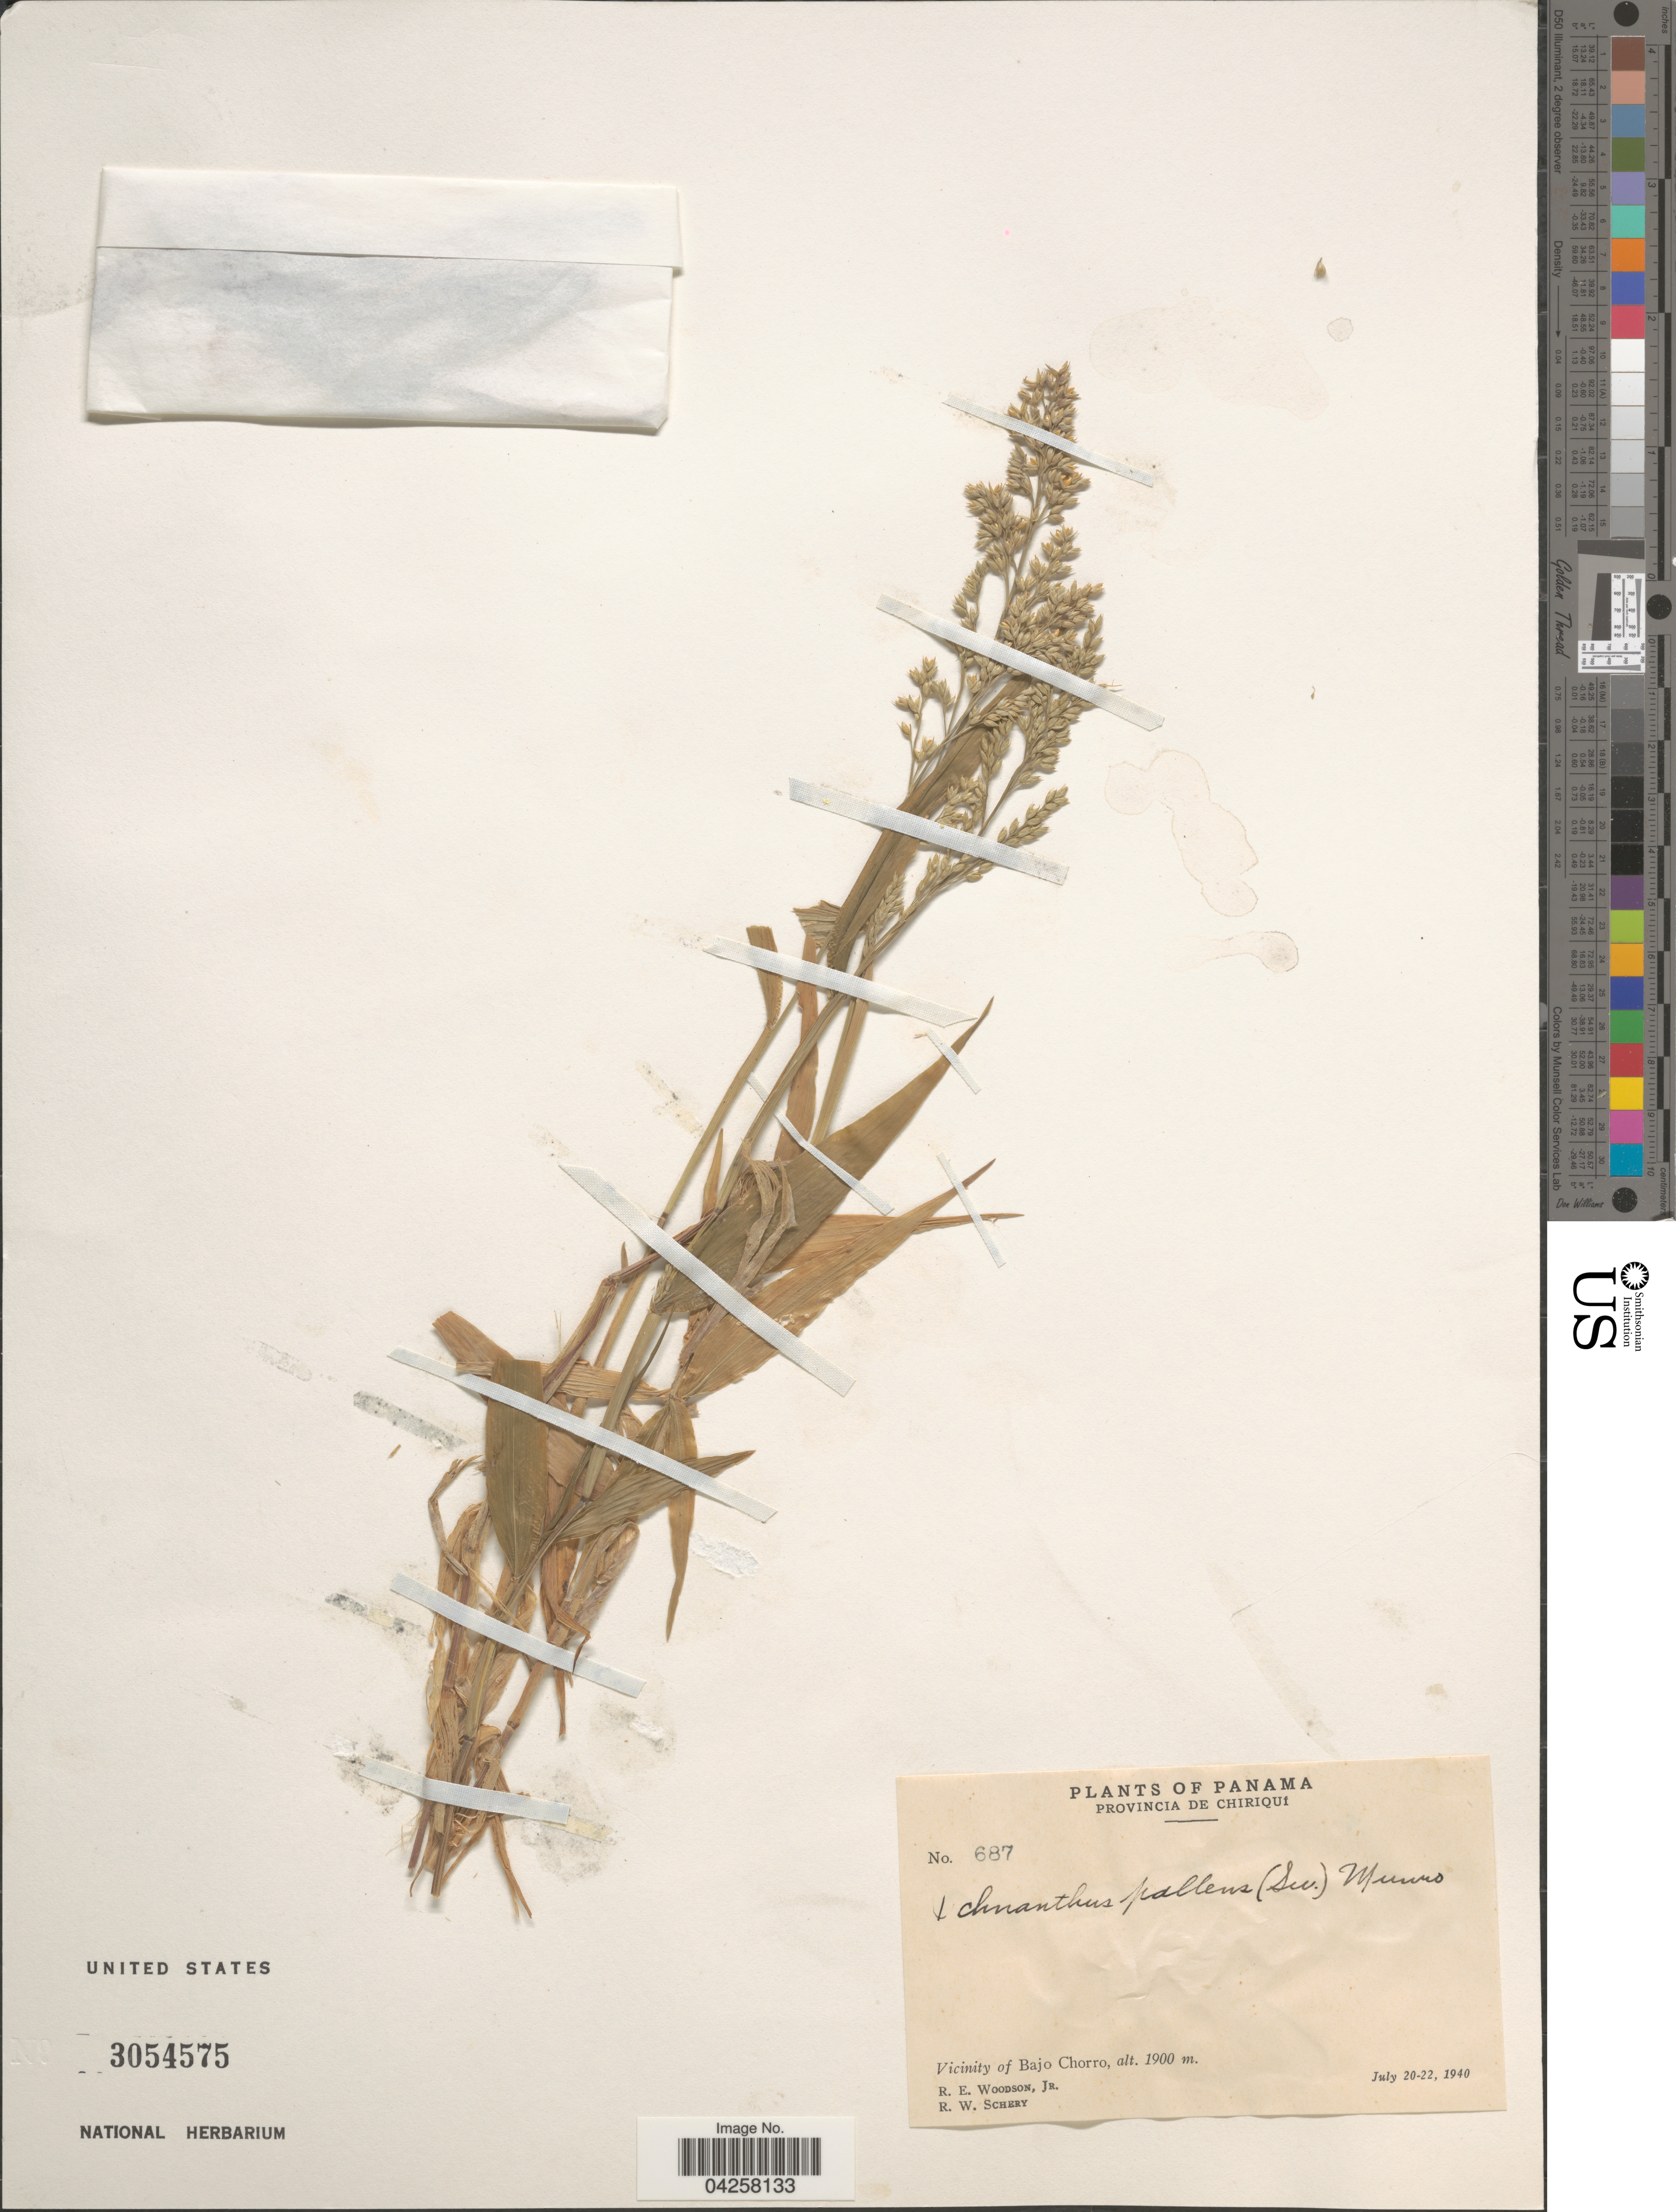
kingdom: Plantae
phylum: Tracheophyta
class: Liliopsida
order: Poales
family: Poaceae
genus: Ichnanthus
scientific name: Ichnanthus pallens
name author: (Sw.) Munro ex Benth.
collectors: R. E. Woodson & R. W. Schery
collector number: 687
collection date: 1940-07-20/1940-07-22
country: Panama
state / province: Chiriqui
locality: Vicinity of Bajo Chorro.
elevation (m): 1900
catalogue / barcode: US 3054575